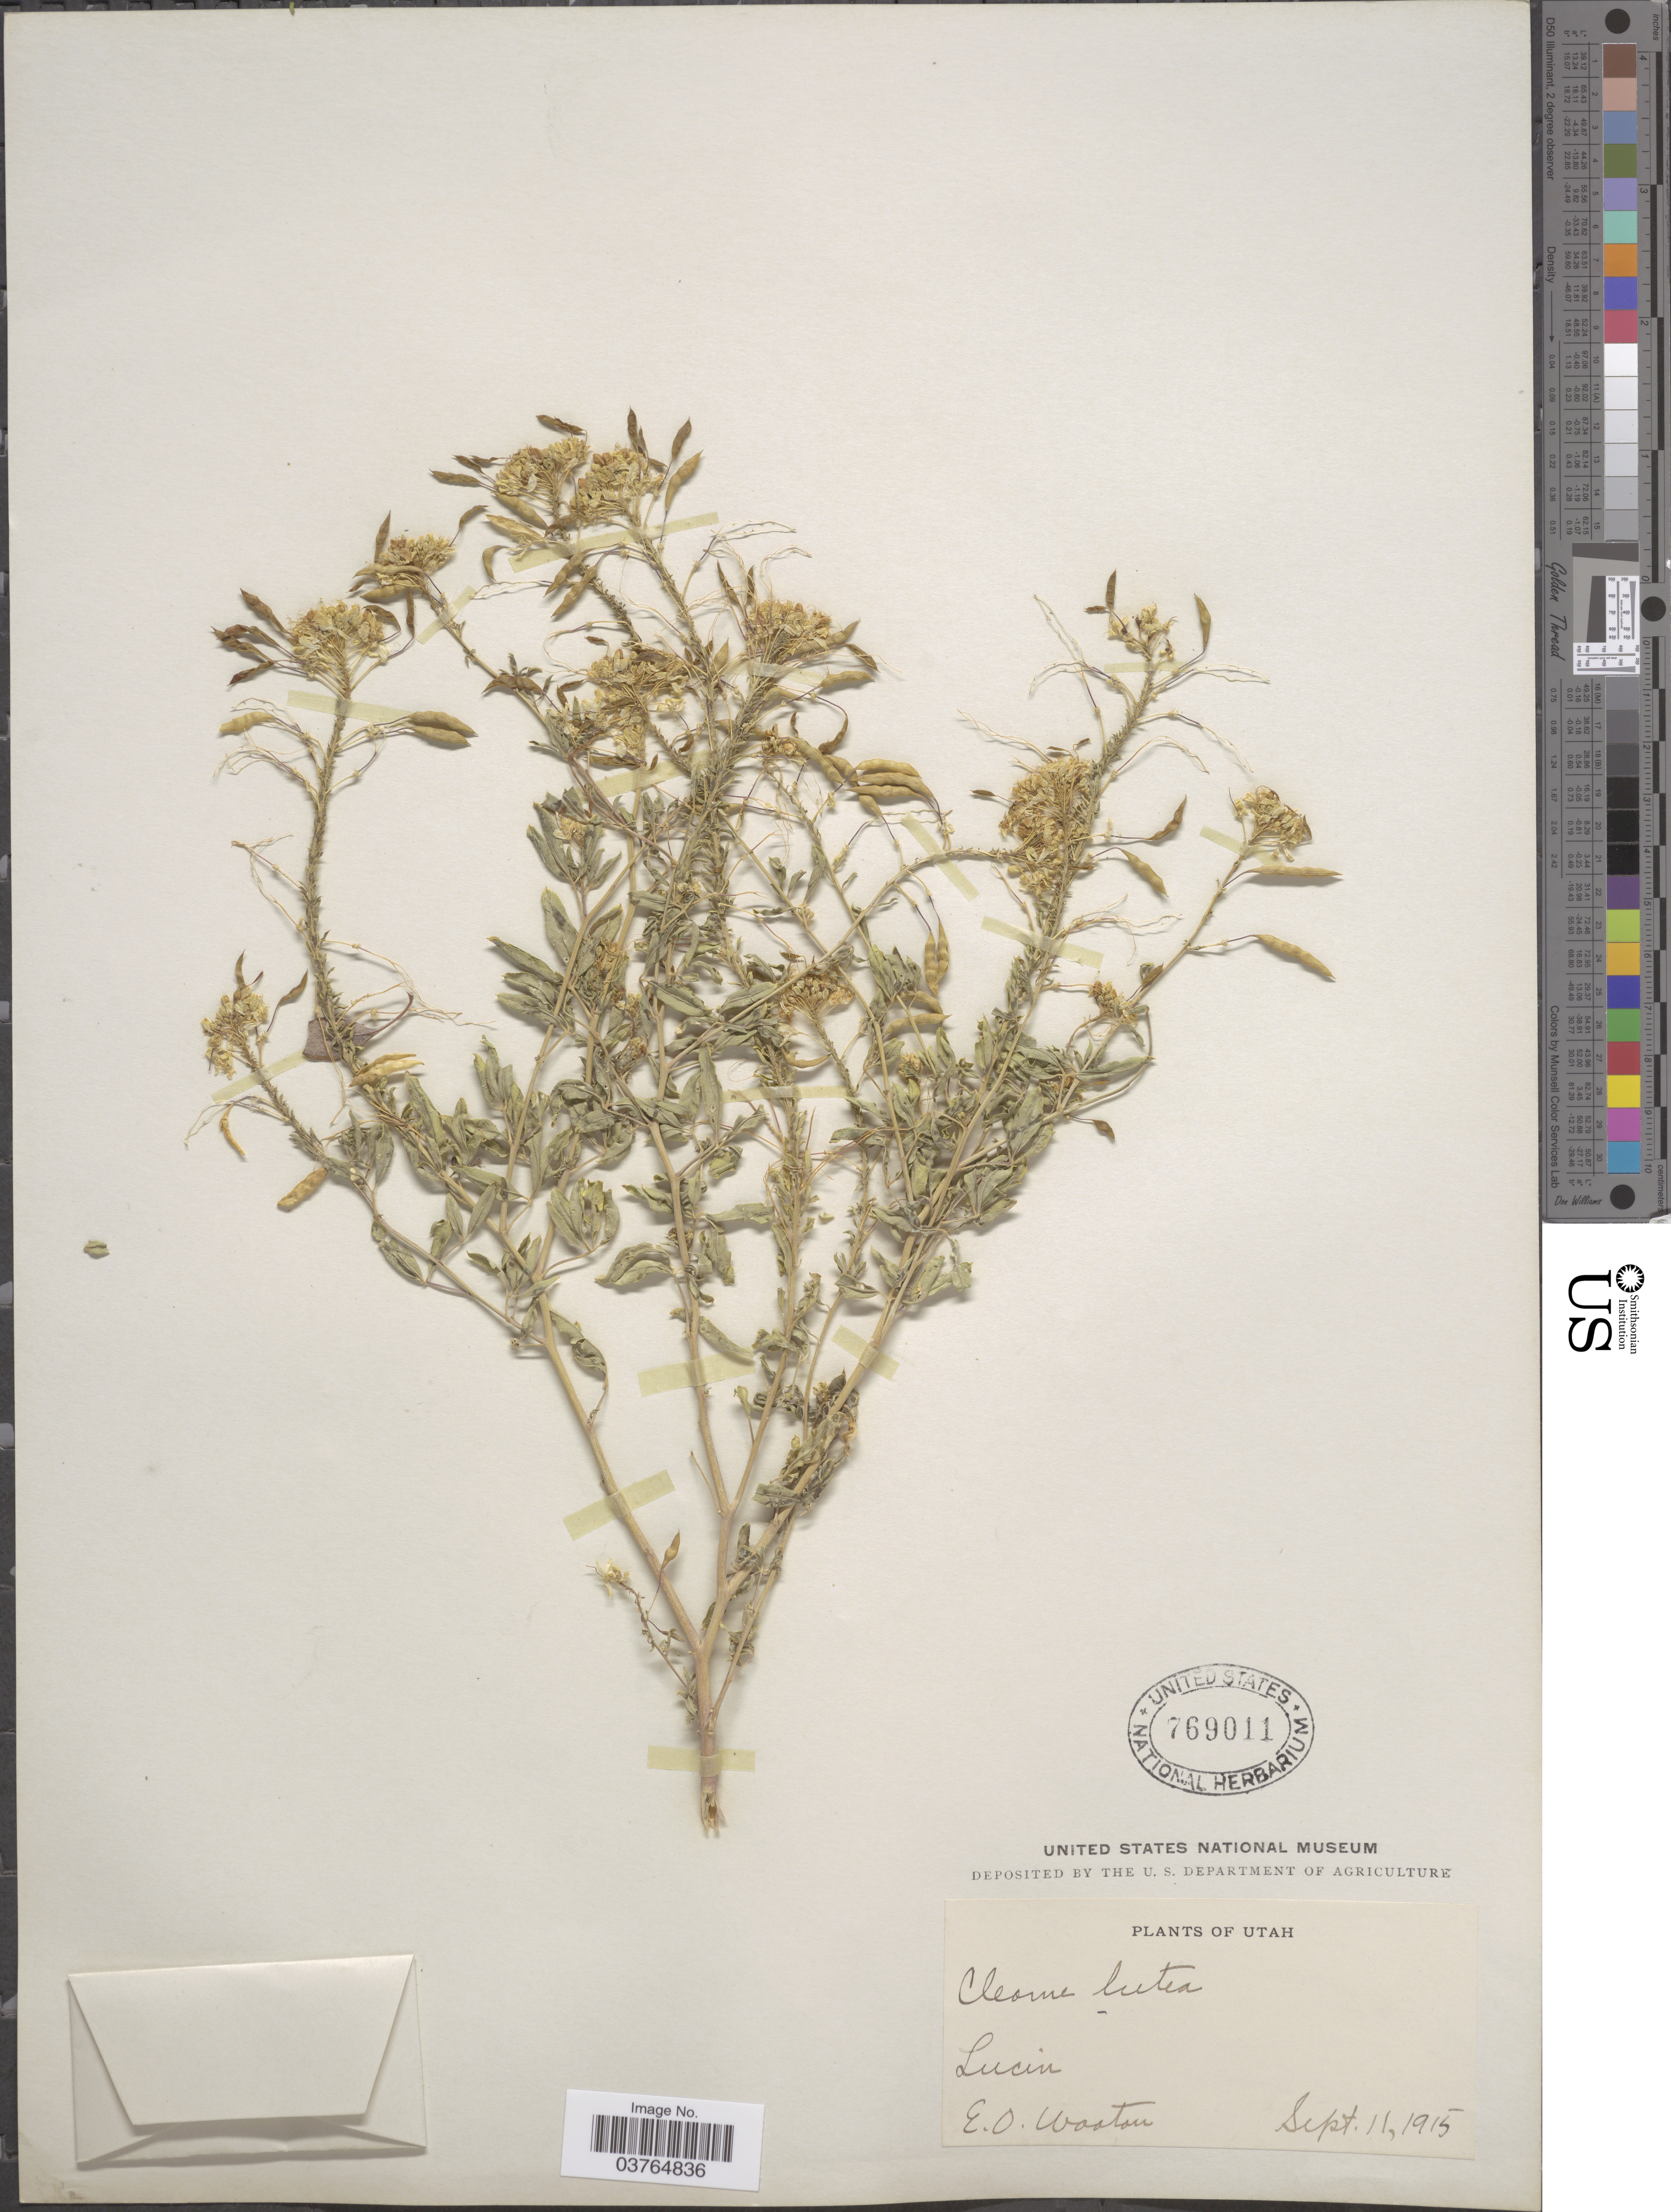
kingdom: Plantae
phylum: Tracheophyta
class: Magnoliopsida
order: Brassicales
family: Cleomaceae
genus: Cleomella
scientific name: Cleomella lutea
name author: (Hook.) Roalson & J.C. Hall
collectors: E. O. Wooton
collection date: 1915-09-11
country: United States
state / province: Utah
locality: Lucin.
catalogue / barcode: US 769011